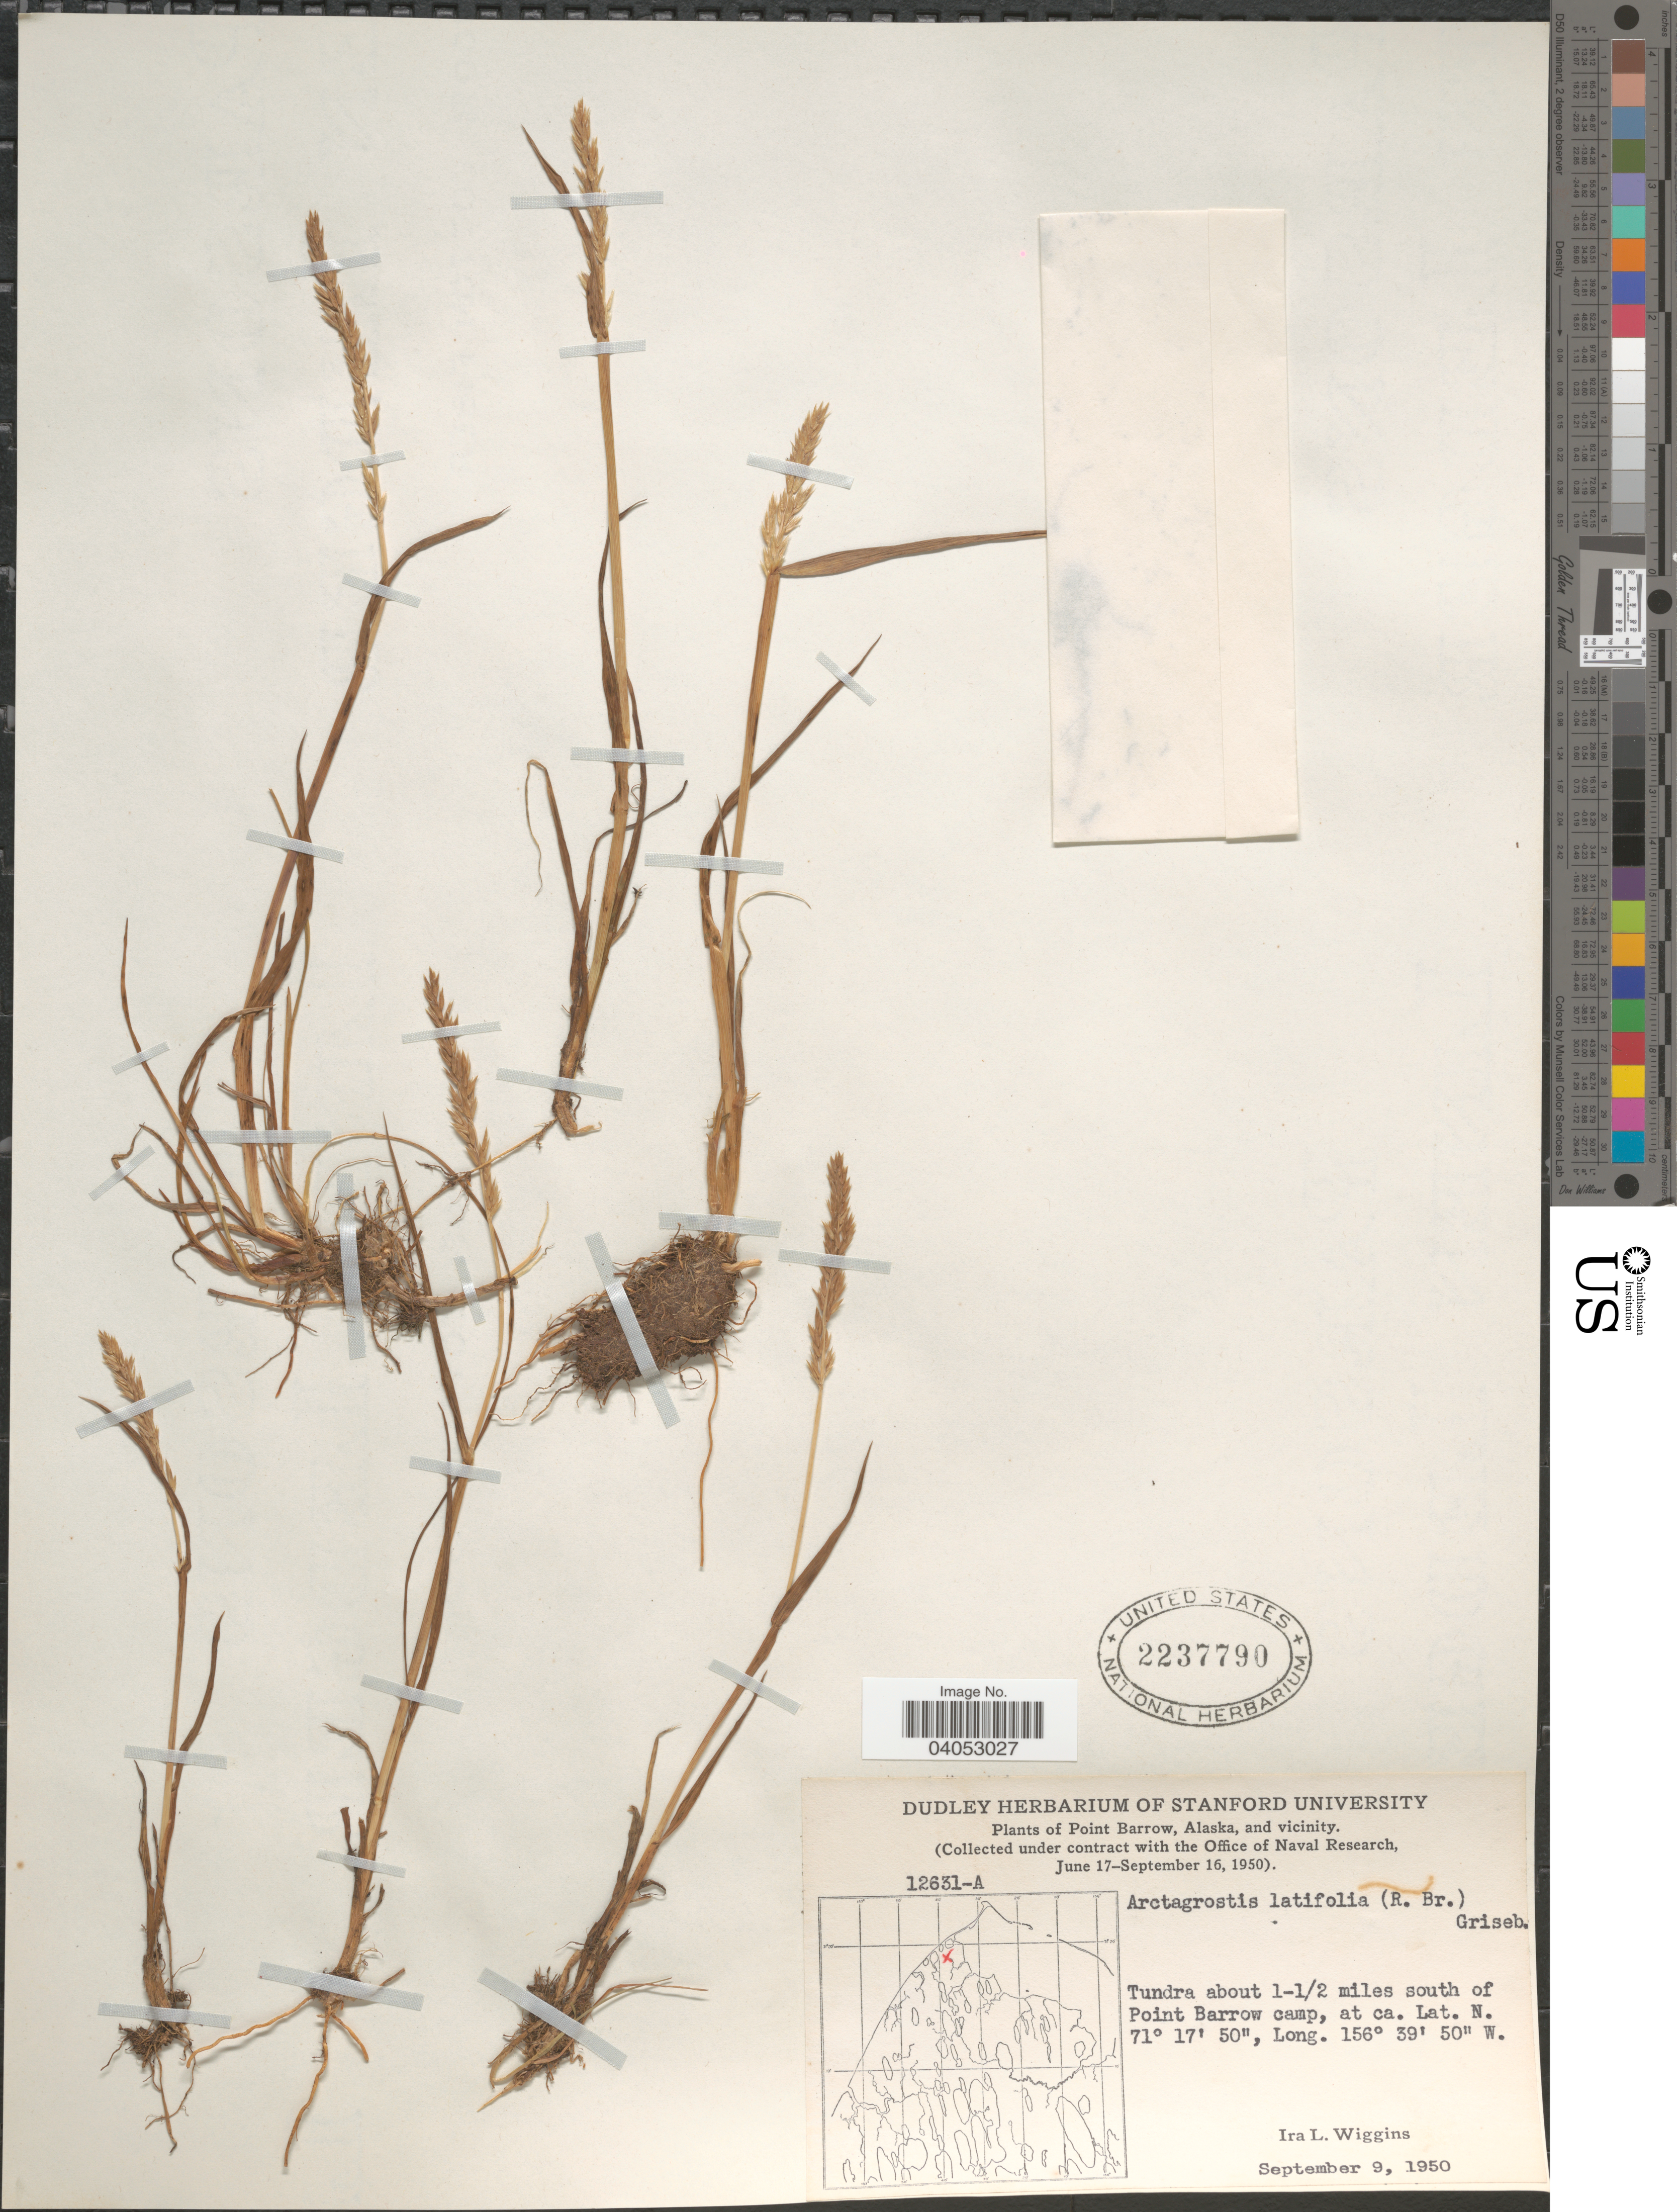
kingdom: Plantae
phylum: Tracheophyta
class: Liliopsida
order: Poales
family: Poaceae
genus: Arctagrostis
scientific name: Arctagrostis latifolia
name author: (R. Br.) Griseb.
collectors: I. L. Wiggins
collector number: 12631-A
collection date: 1950-09-09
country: United States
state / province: Alaska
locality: Point Barrow, and vicinity. Tundra about 1-1/2 miles south of Point Barrow camp.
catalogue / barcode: US 2237790